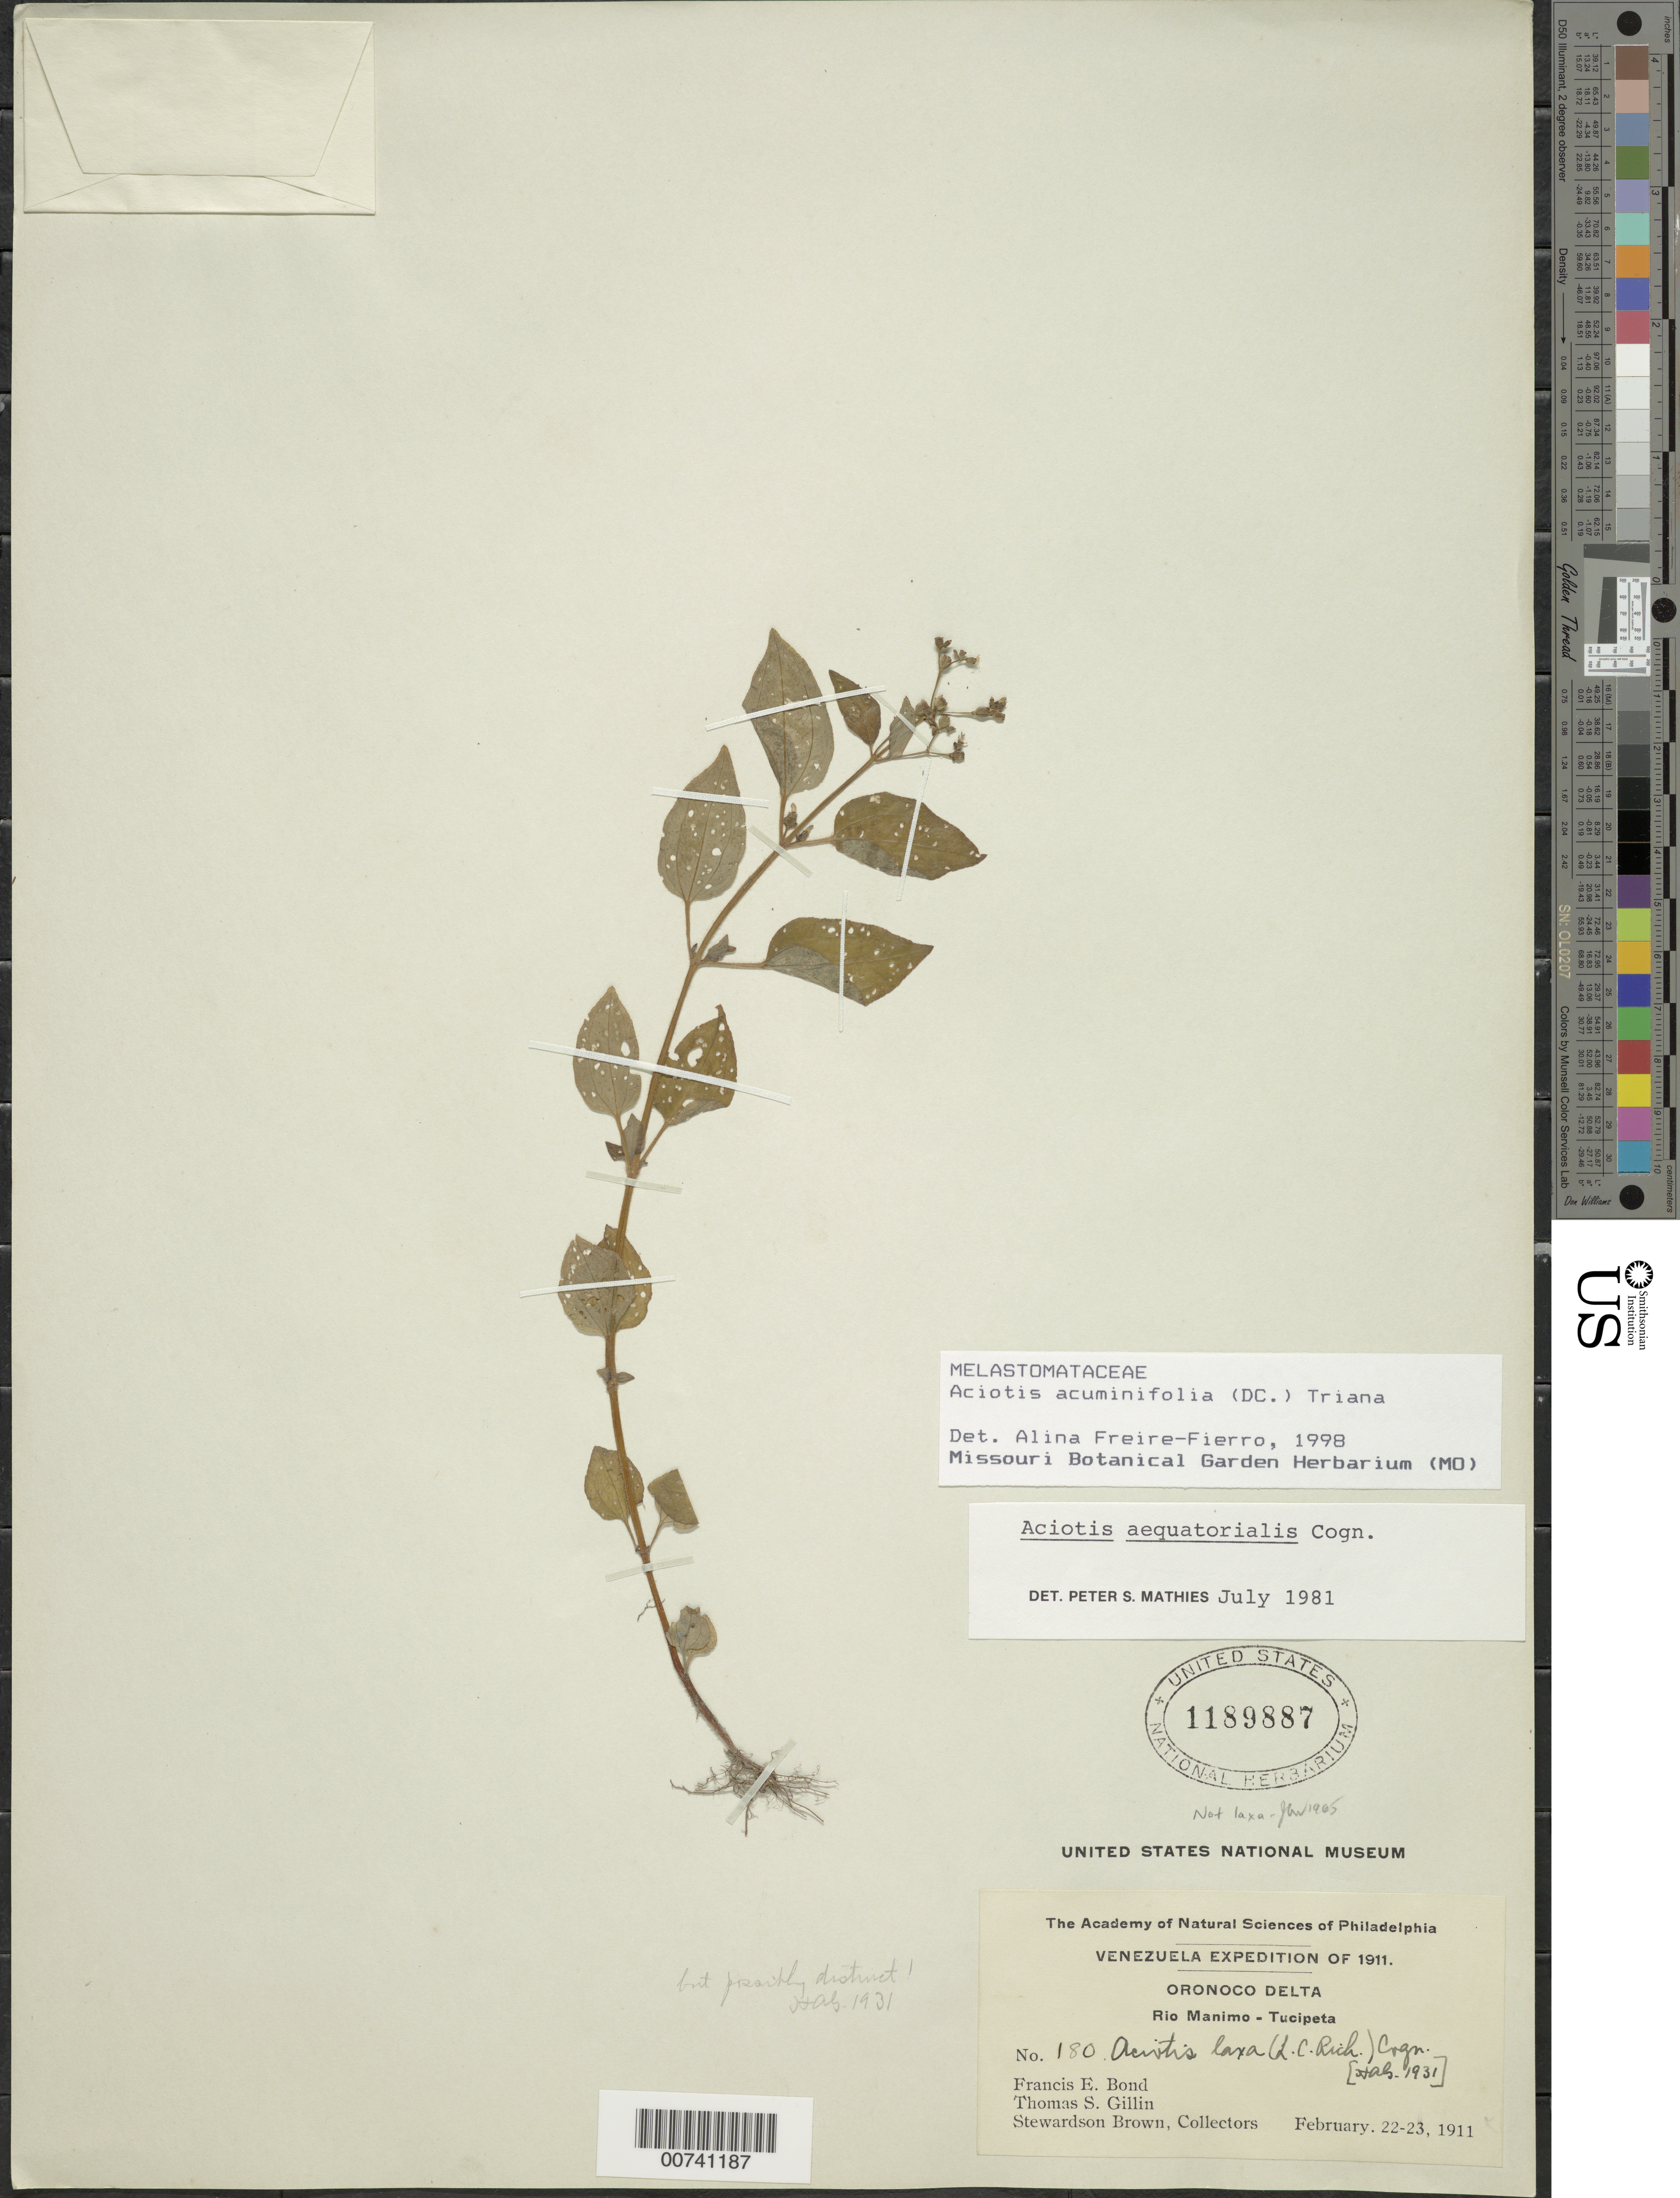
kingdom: Plantae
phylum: Tracheophyta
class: Magnoliopsida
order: Myrtales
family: Melastomataceae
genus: Aciotis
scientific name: Aciotis acuminifolia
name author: (Mart. ex DC.) Triana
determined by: Freire-Fierro, A.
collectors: F. Bond, T. Gillin & S. Brown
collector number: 180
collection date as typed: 22-23 February 1911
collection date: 1911-02-22/1911-02-23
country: Venezuela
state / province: Delta Amacuro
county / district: Tucupita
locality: Orinoco Delta, Cano Manamo near Tucupita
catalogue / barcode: US 1189887